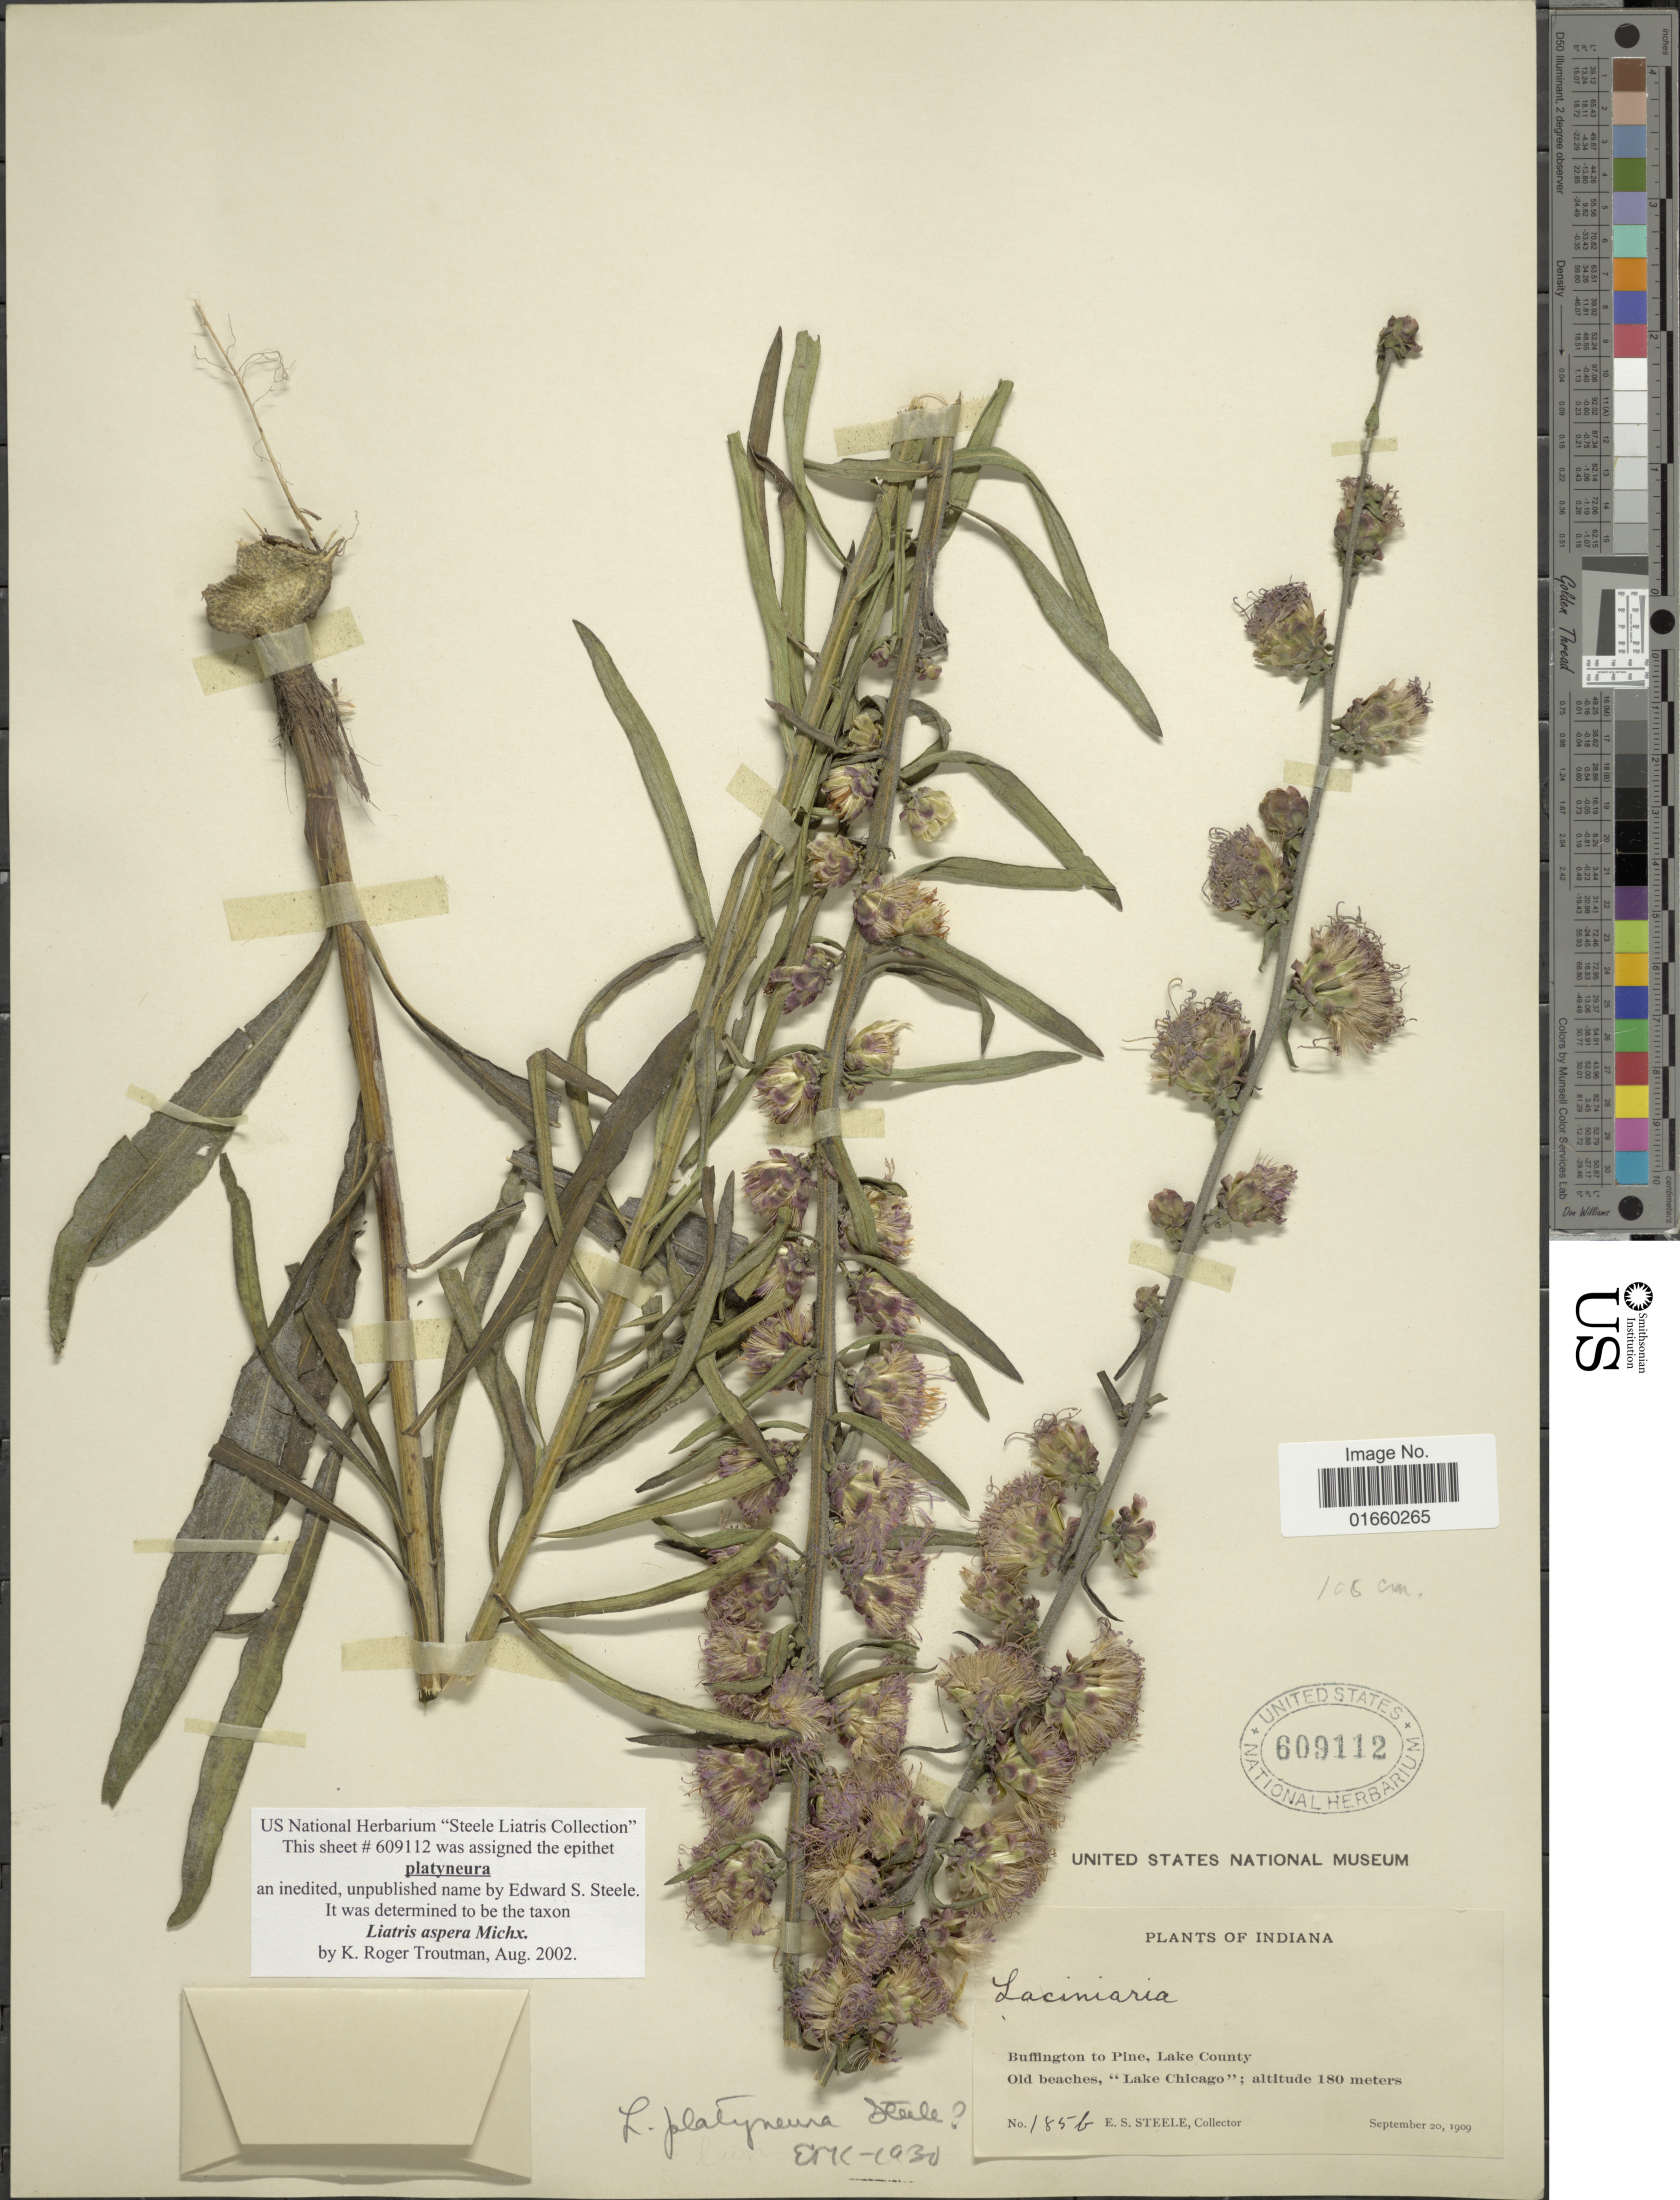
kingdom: Plantae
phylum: Tracheophyta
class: Magnoliopsida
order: Asterales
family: Asteraceae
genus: Liatris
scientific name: Liatris aspera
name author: Michx.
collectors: E. Steele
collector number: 185b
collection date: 1909-09-20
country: United States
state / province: Indiana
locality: Buffington to Pine, Lake County, Old beaches, "Lake Chicago"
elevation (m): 180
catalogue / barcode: US 609112